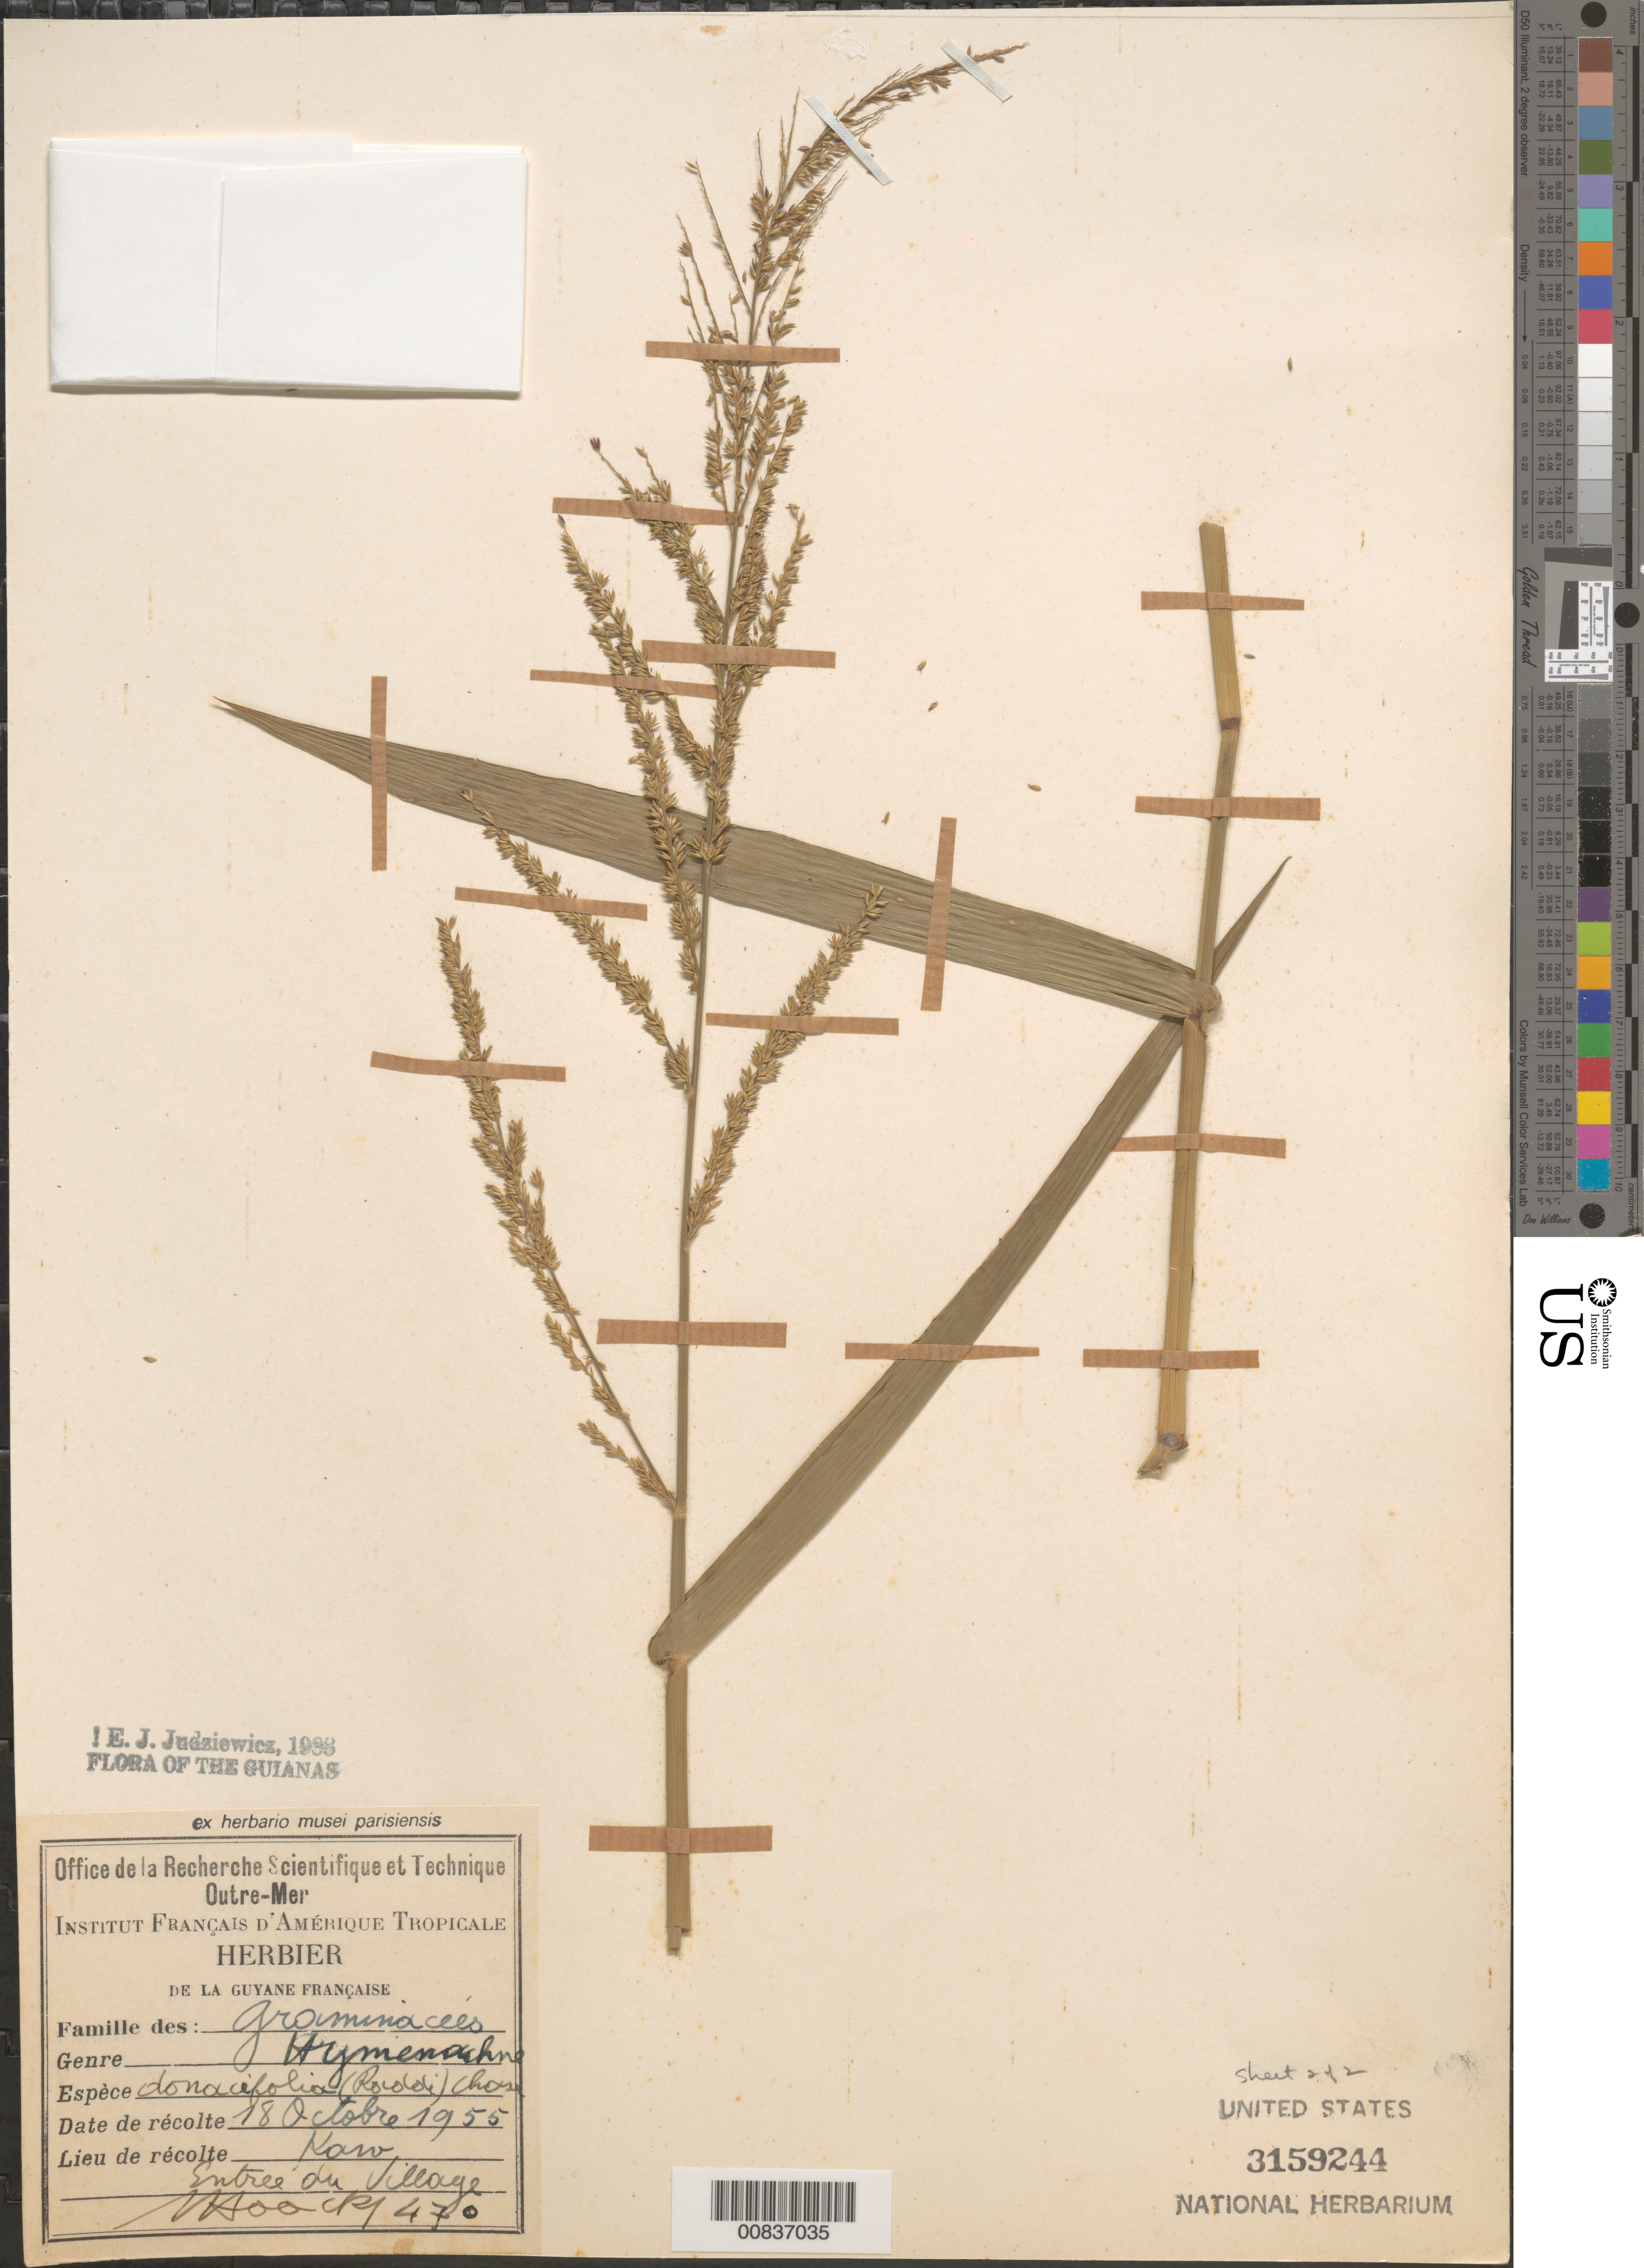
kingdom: Plantae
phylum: Tracheophyta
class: Liliopsida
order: Poales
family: Poaceae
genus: Hymenachne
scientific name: Hymenachne donacifolia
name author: (Raddi) Chase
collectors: J. Hoock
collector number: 470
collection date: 1955-10-18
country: French Guiana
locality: The Guianas. Guyane Française. Karo. Entre du Village.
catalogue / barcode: US 3159244